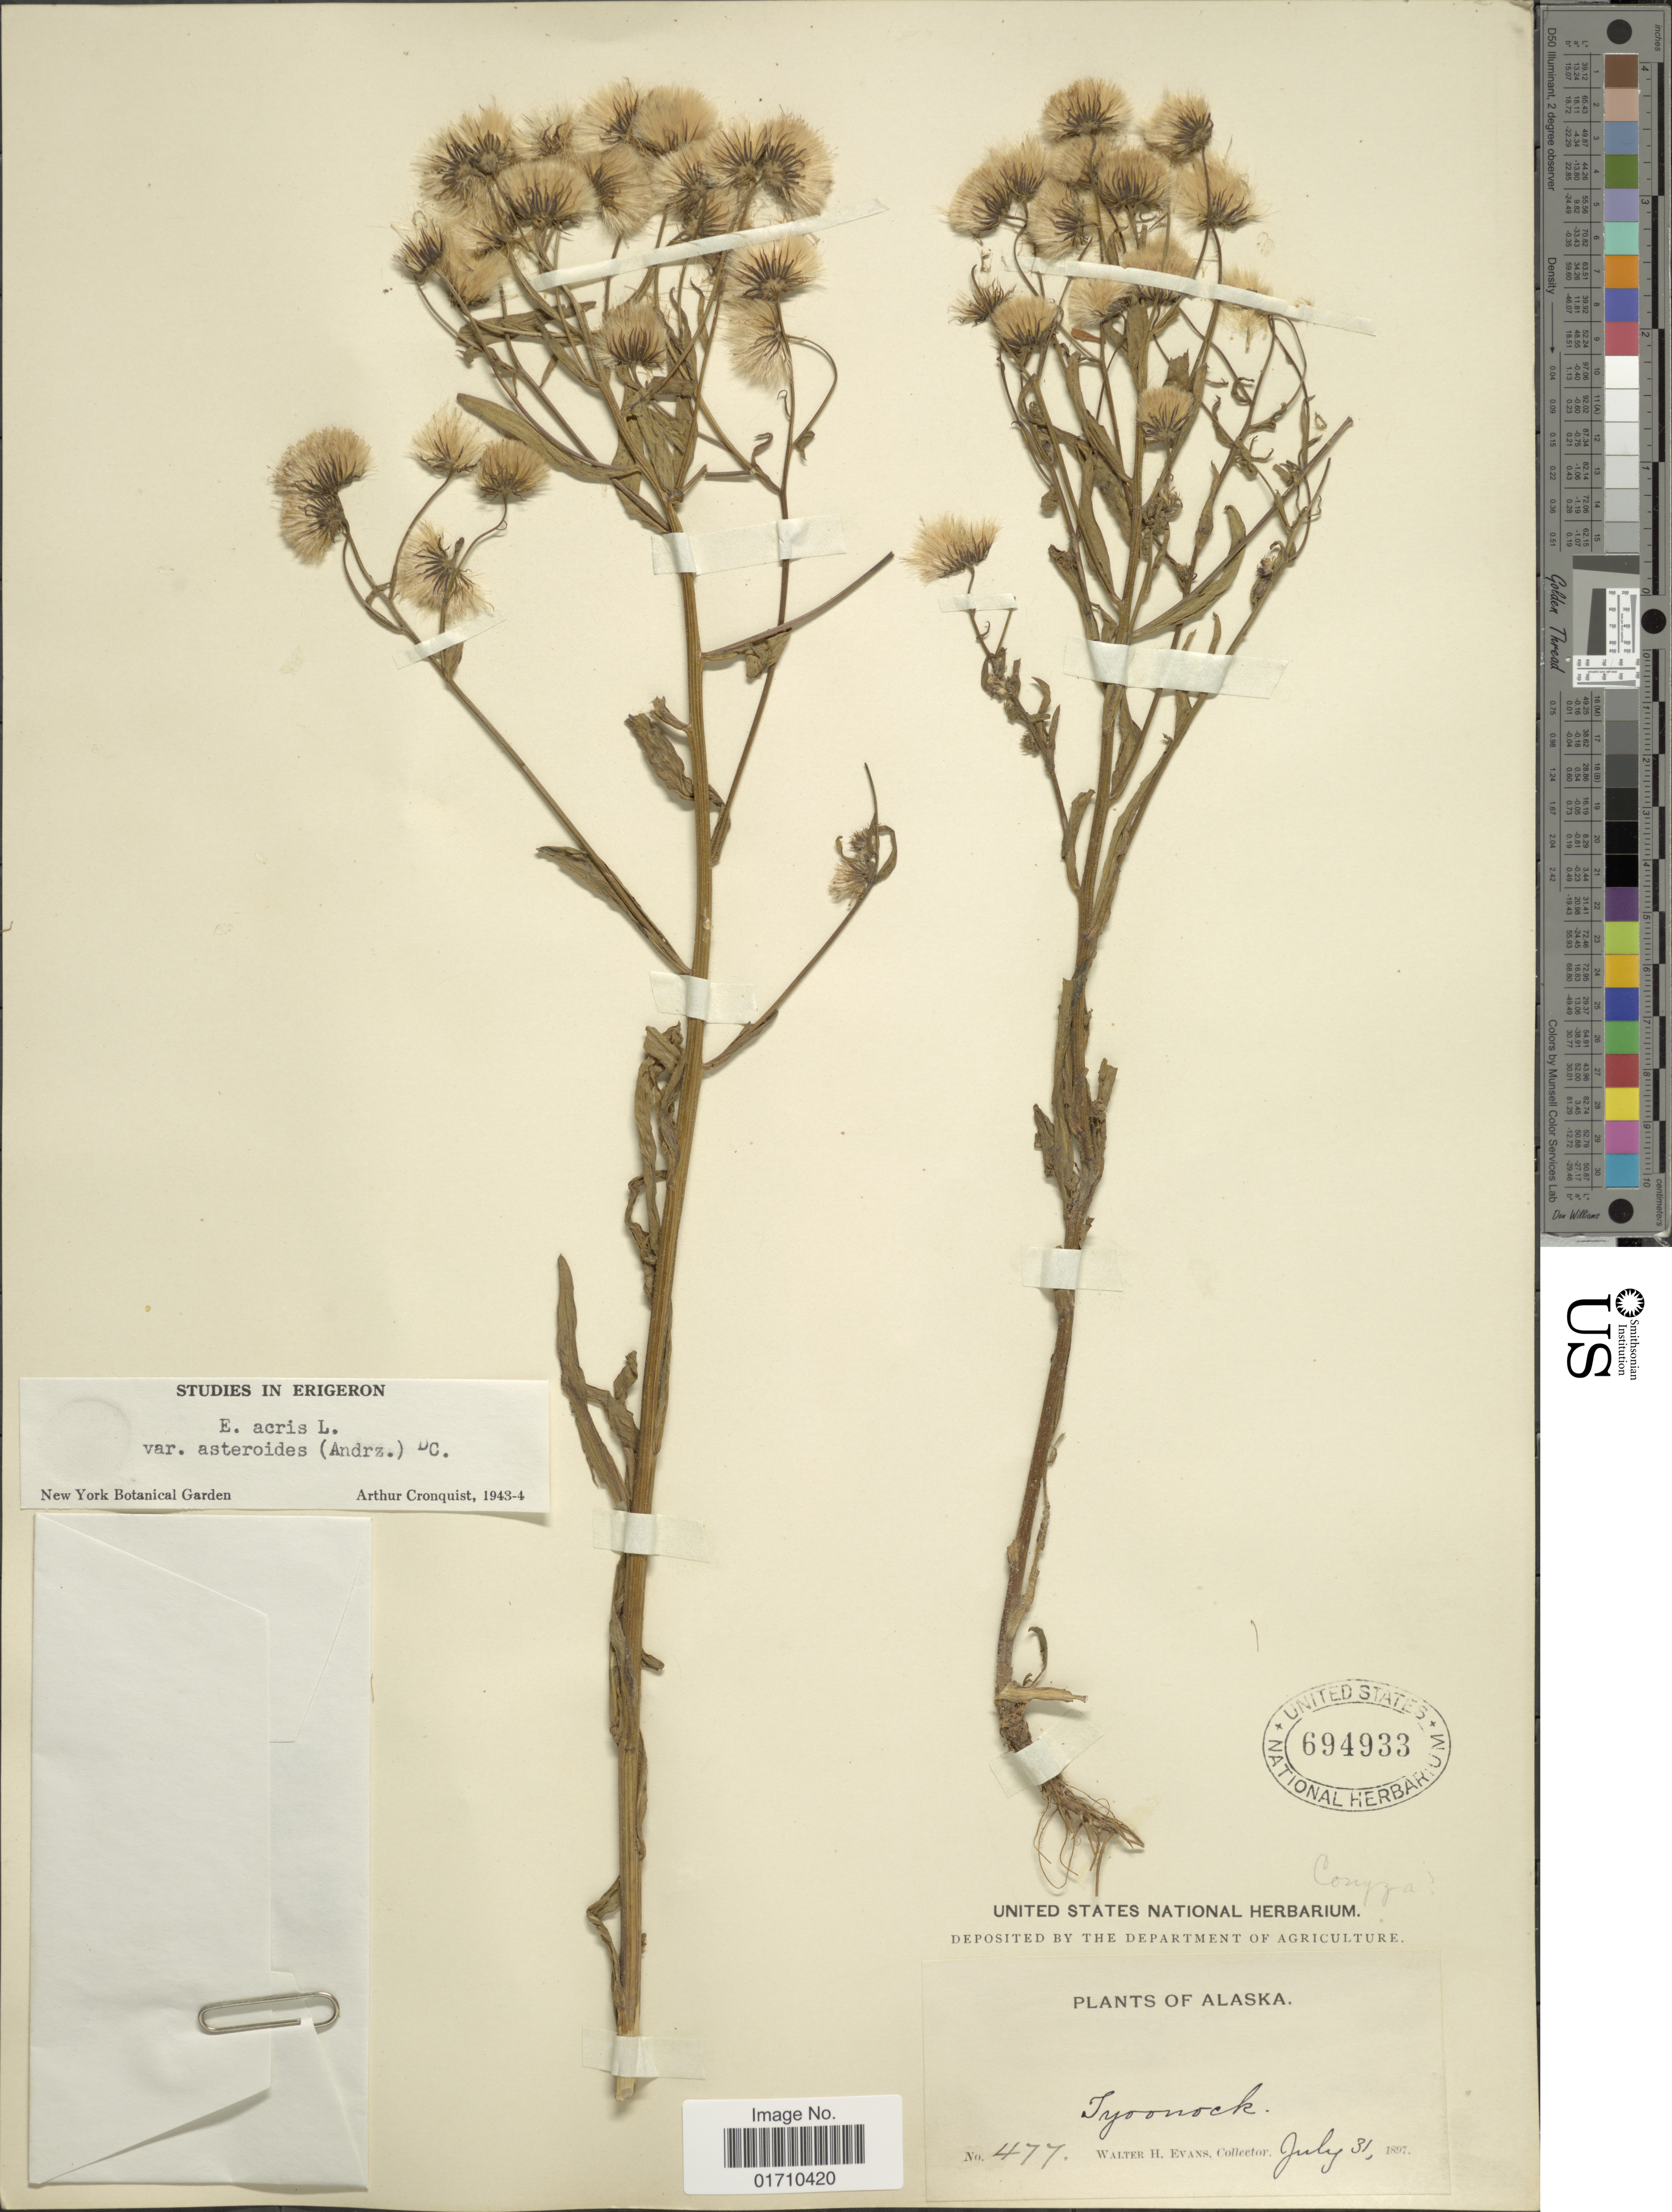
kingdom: Plantae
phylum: Tracheophyta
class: Magnoliopsida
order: Asterales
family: Asteraceae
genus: Erigeron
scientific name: Erigeron acris var. asteroides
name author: (Andrz.) DC.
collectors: W. H. Evans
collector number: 477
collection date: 1897-07-31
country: United States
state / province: Alaska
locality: Tyoonock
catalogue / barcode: US 694933